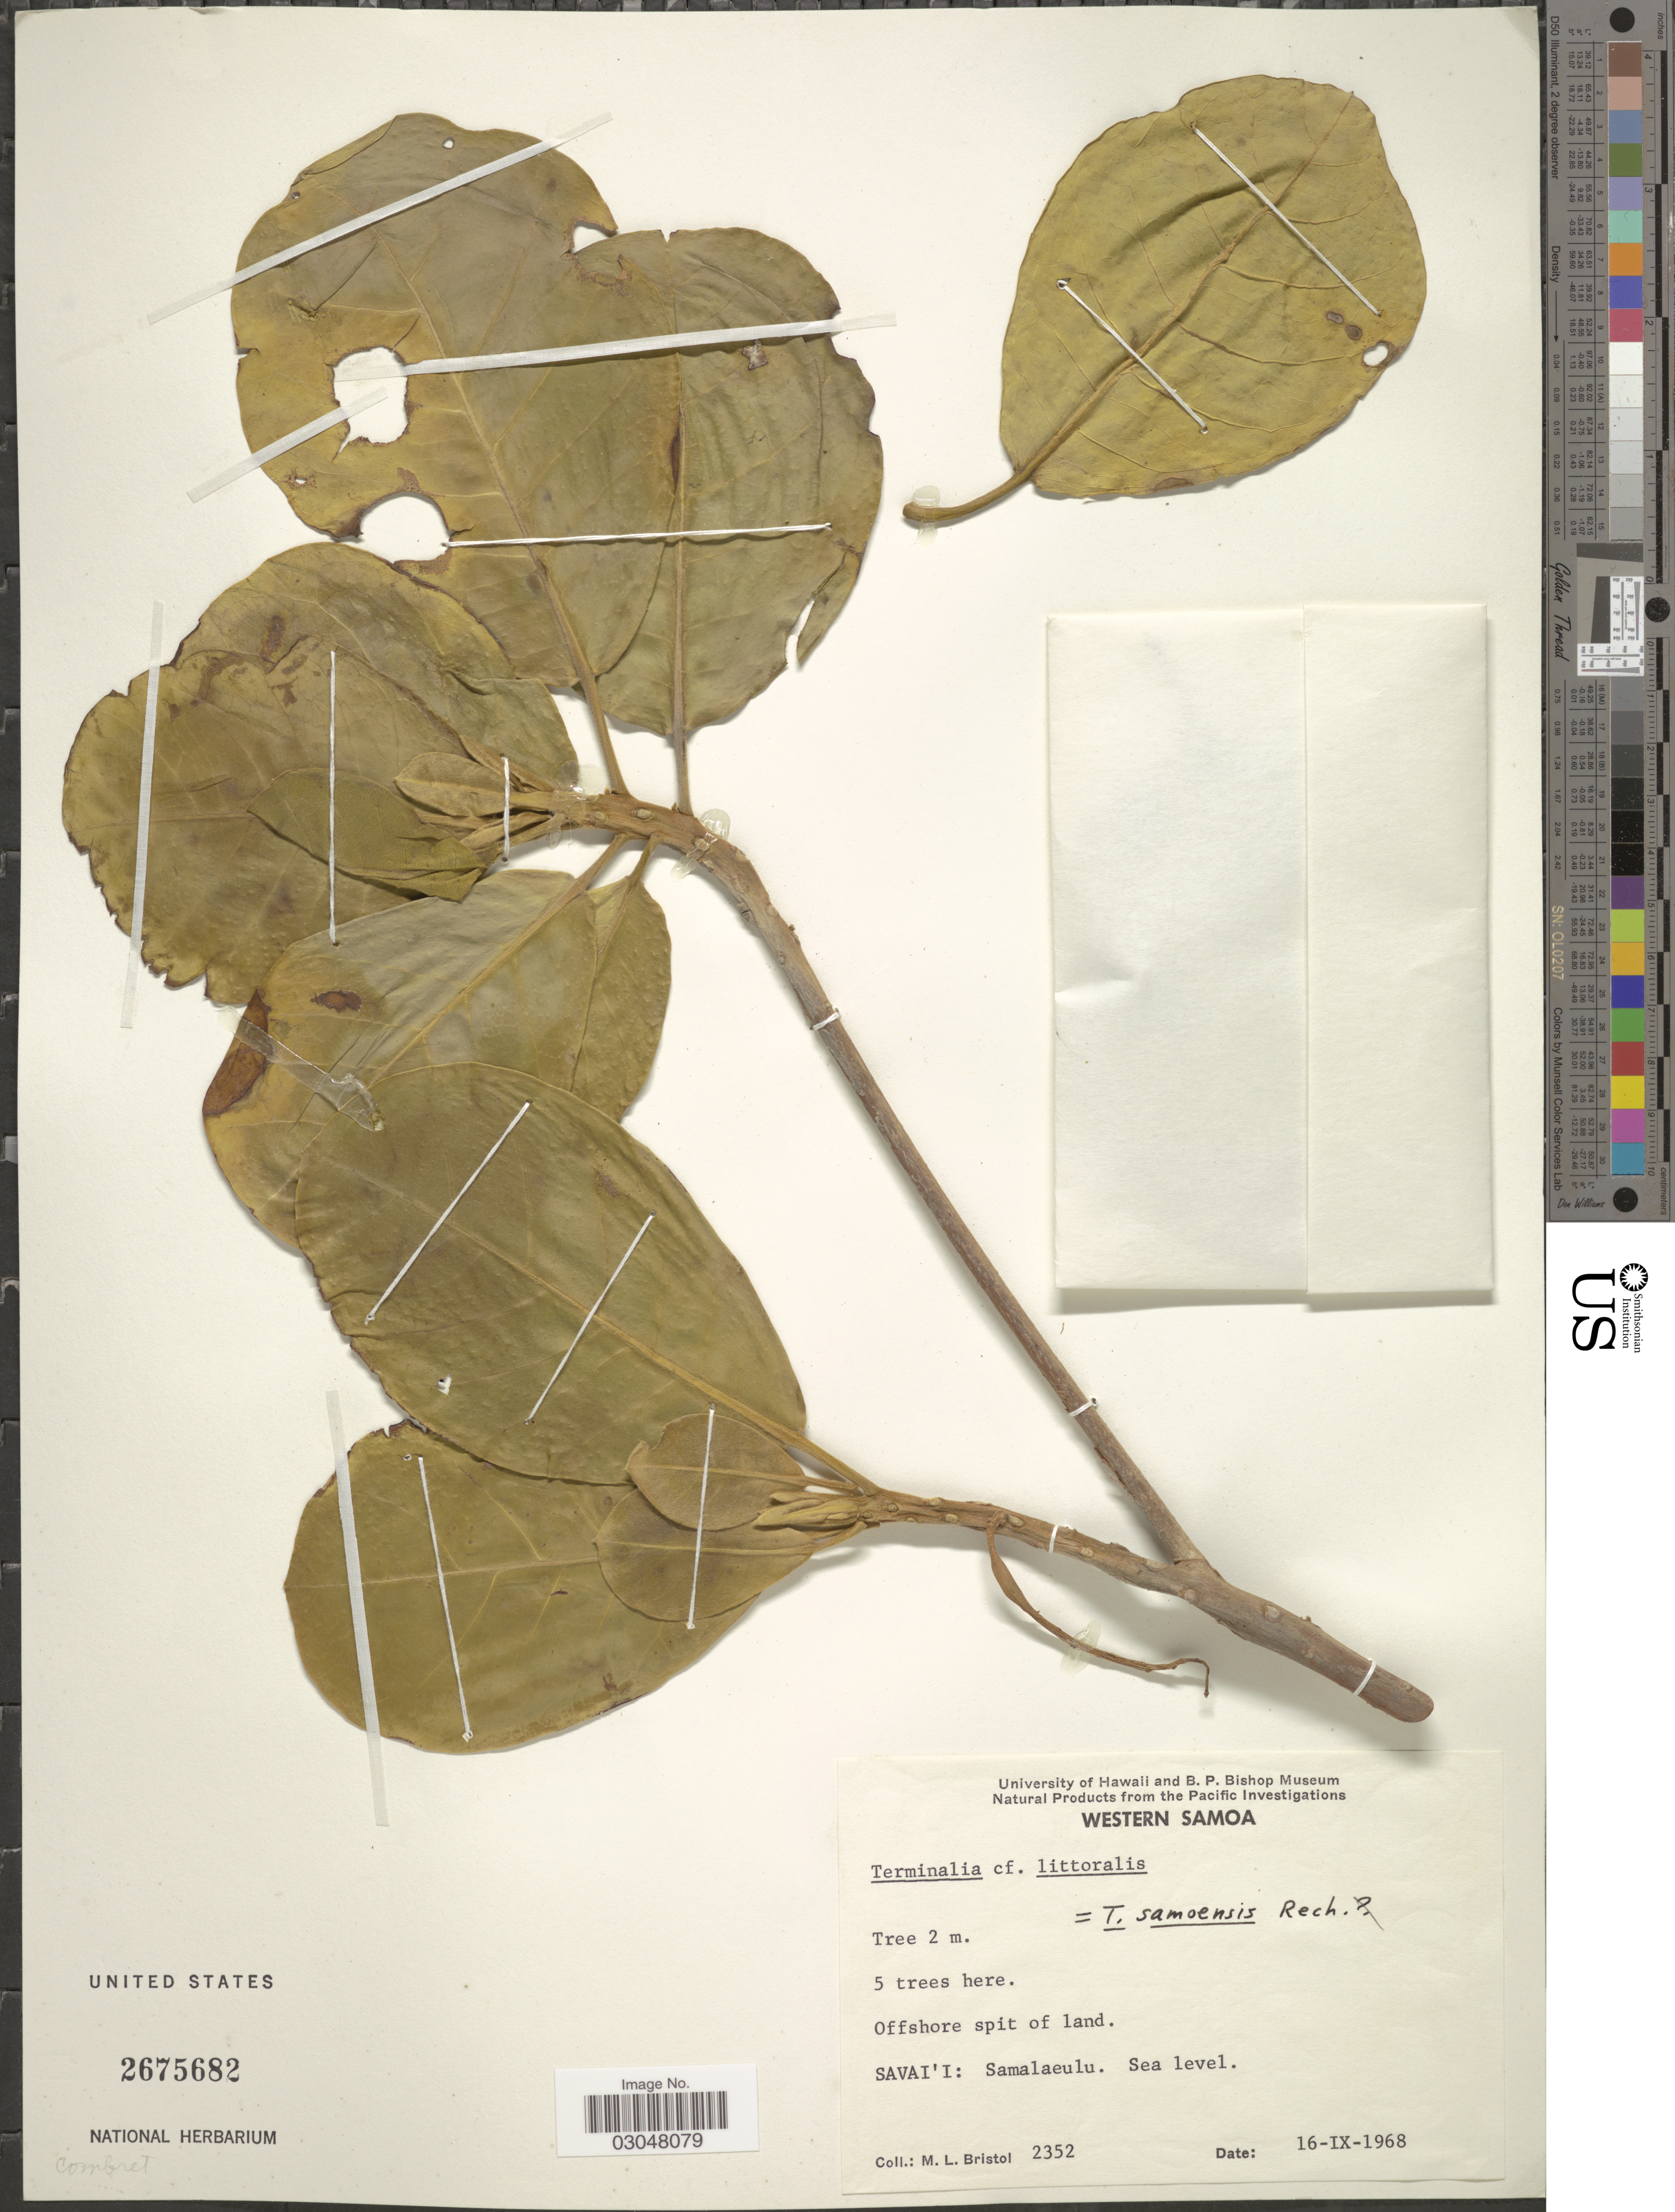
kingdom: Plantae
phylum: Tracheophyta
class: Magnoliopsida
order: Myrtales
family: Combretaceae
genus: Terminalia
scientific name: Terminalia samoensis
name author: Rech.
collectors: M. L. Bristol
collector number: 2352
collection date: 1968-09-16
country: Samoa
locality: Offshore spit of land. Savai'i: Samalaeulu.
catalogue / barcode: US 2675682